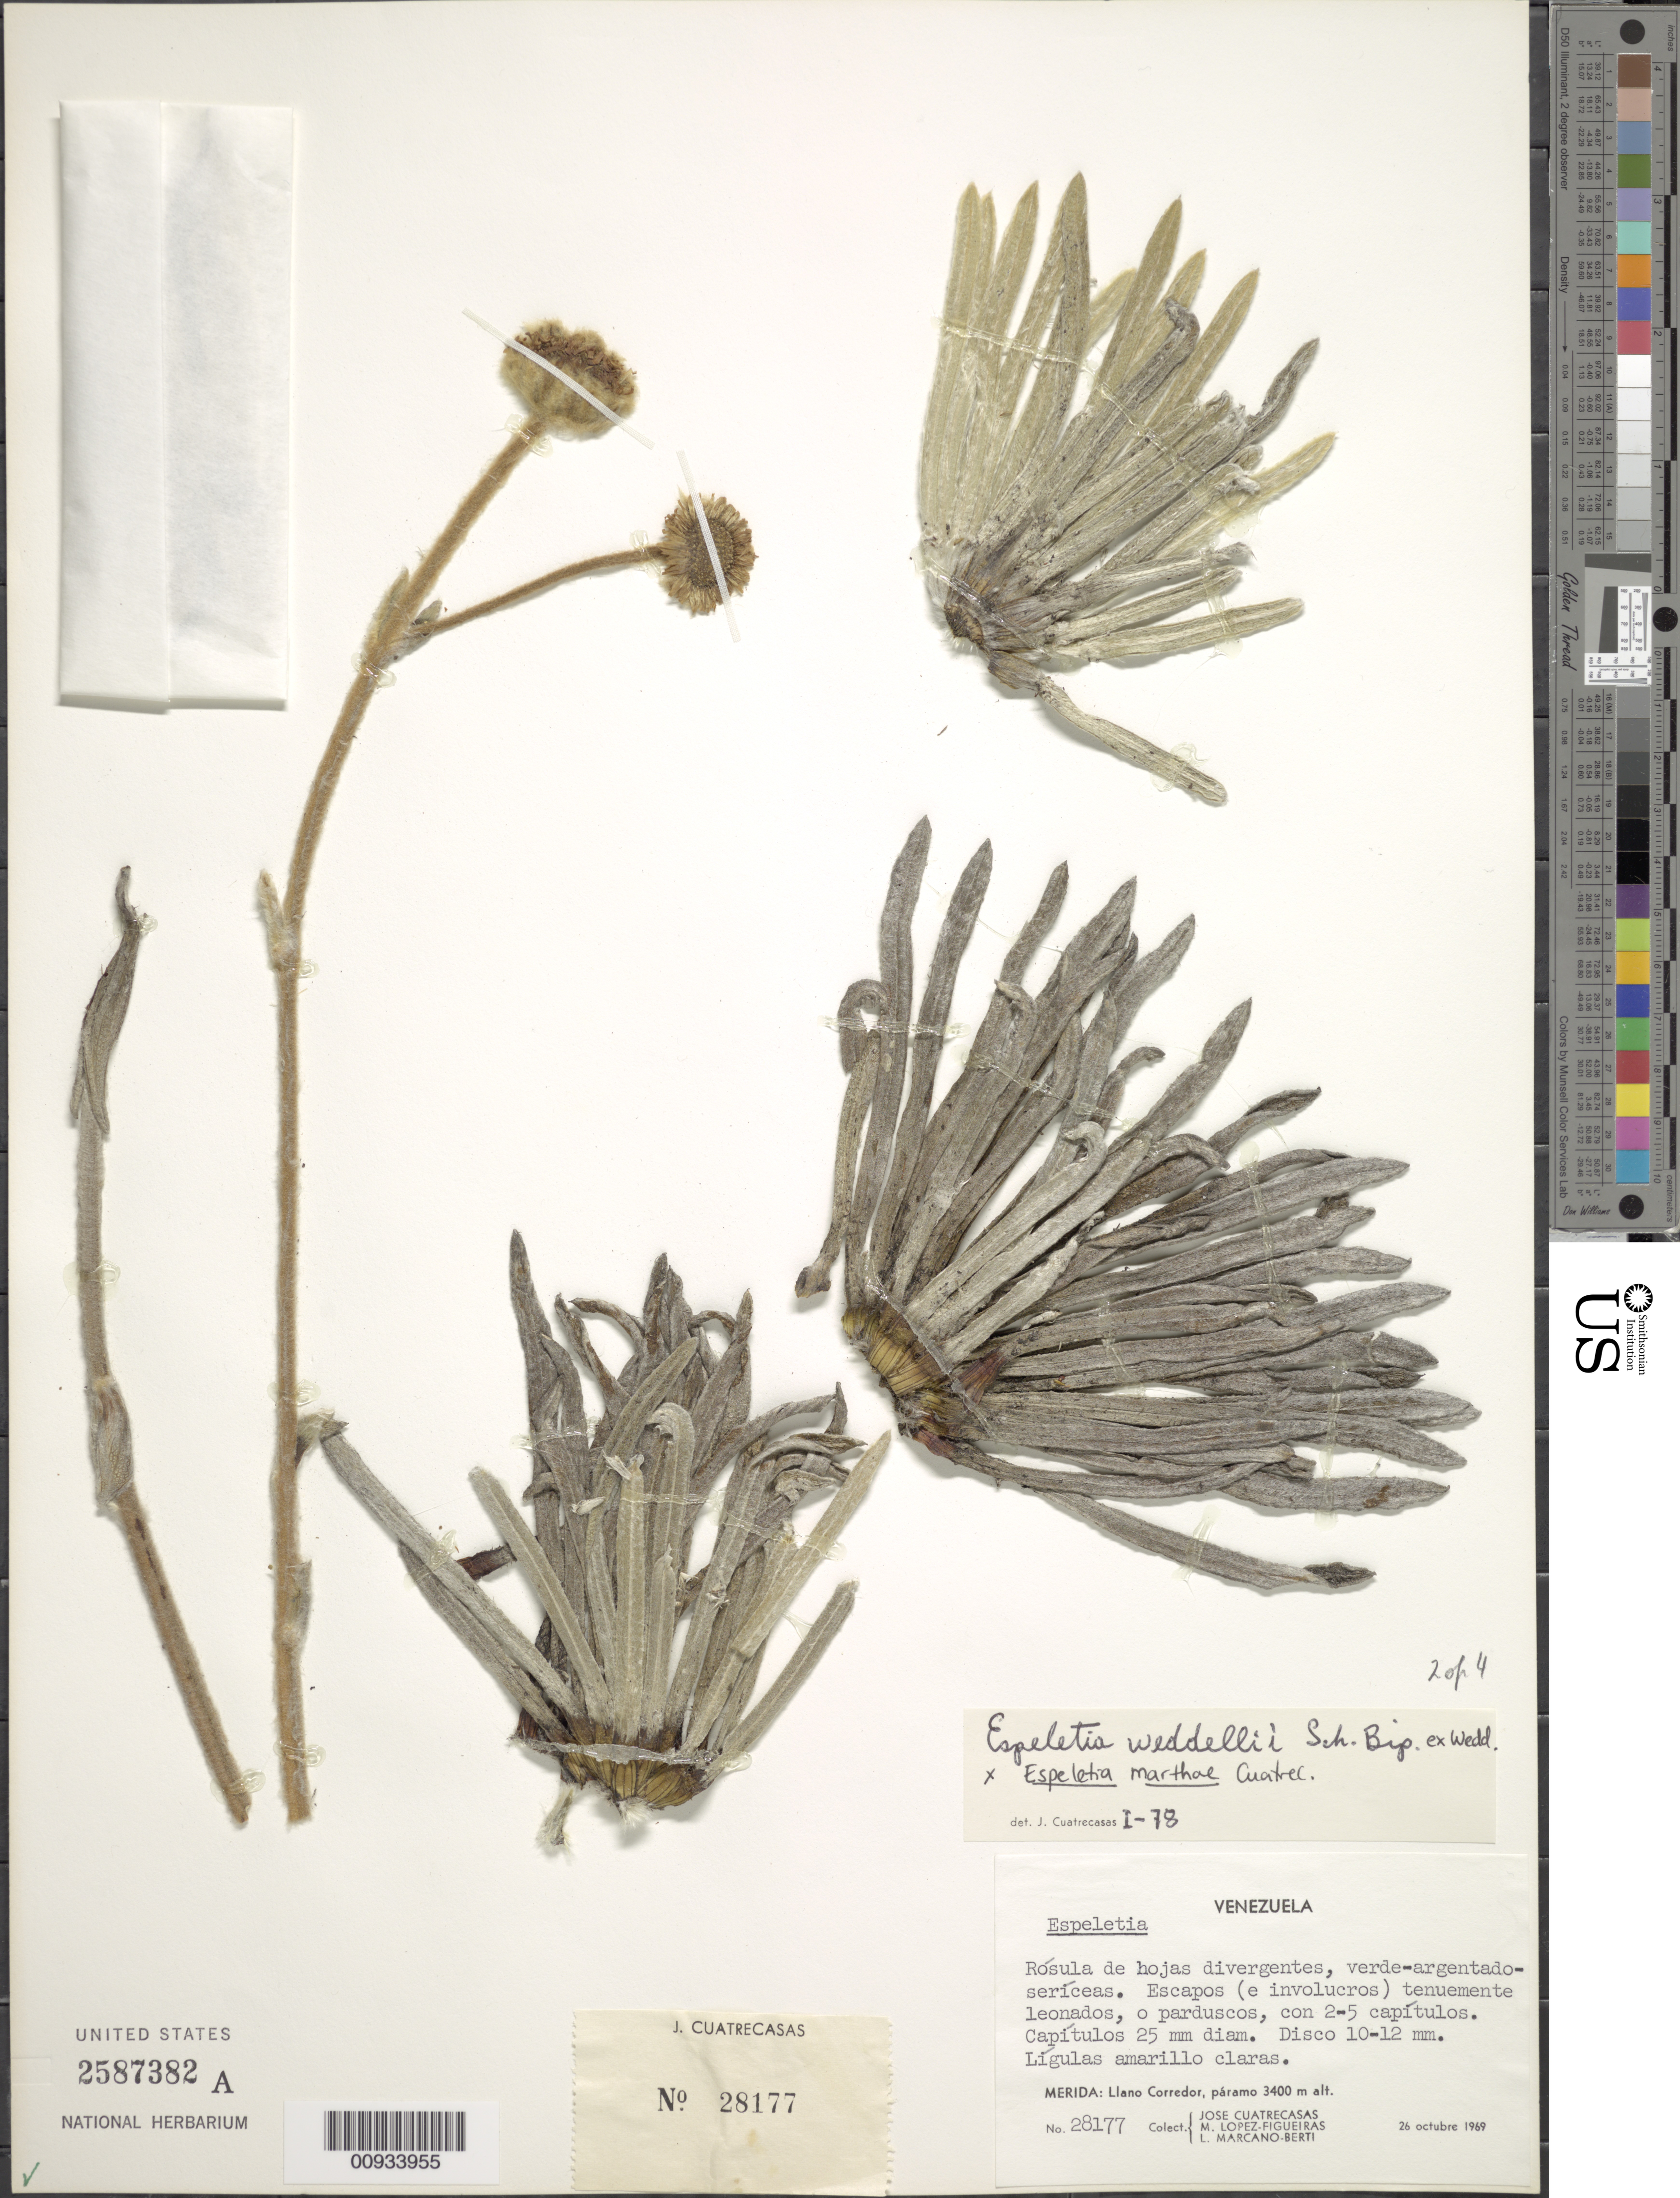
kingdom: Plantae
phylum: Tracheophyta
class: Magnoliopsida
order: Asterales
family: Asteraceae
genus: Espeletia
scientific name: Espeletia marthae x E. weddellii Sch. Bip. ex Wedd.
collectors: J. Cuatrecasas, M. López Figueiras & L. Marcano-Berti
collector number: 28177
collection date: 1969-10-26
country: Venezuela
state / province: Mérida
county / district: Rangel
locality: Páramo de Guirigay. Llano Corredor.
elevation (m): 3400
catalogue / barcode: US 2587382A